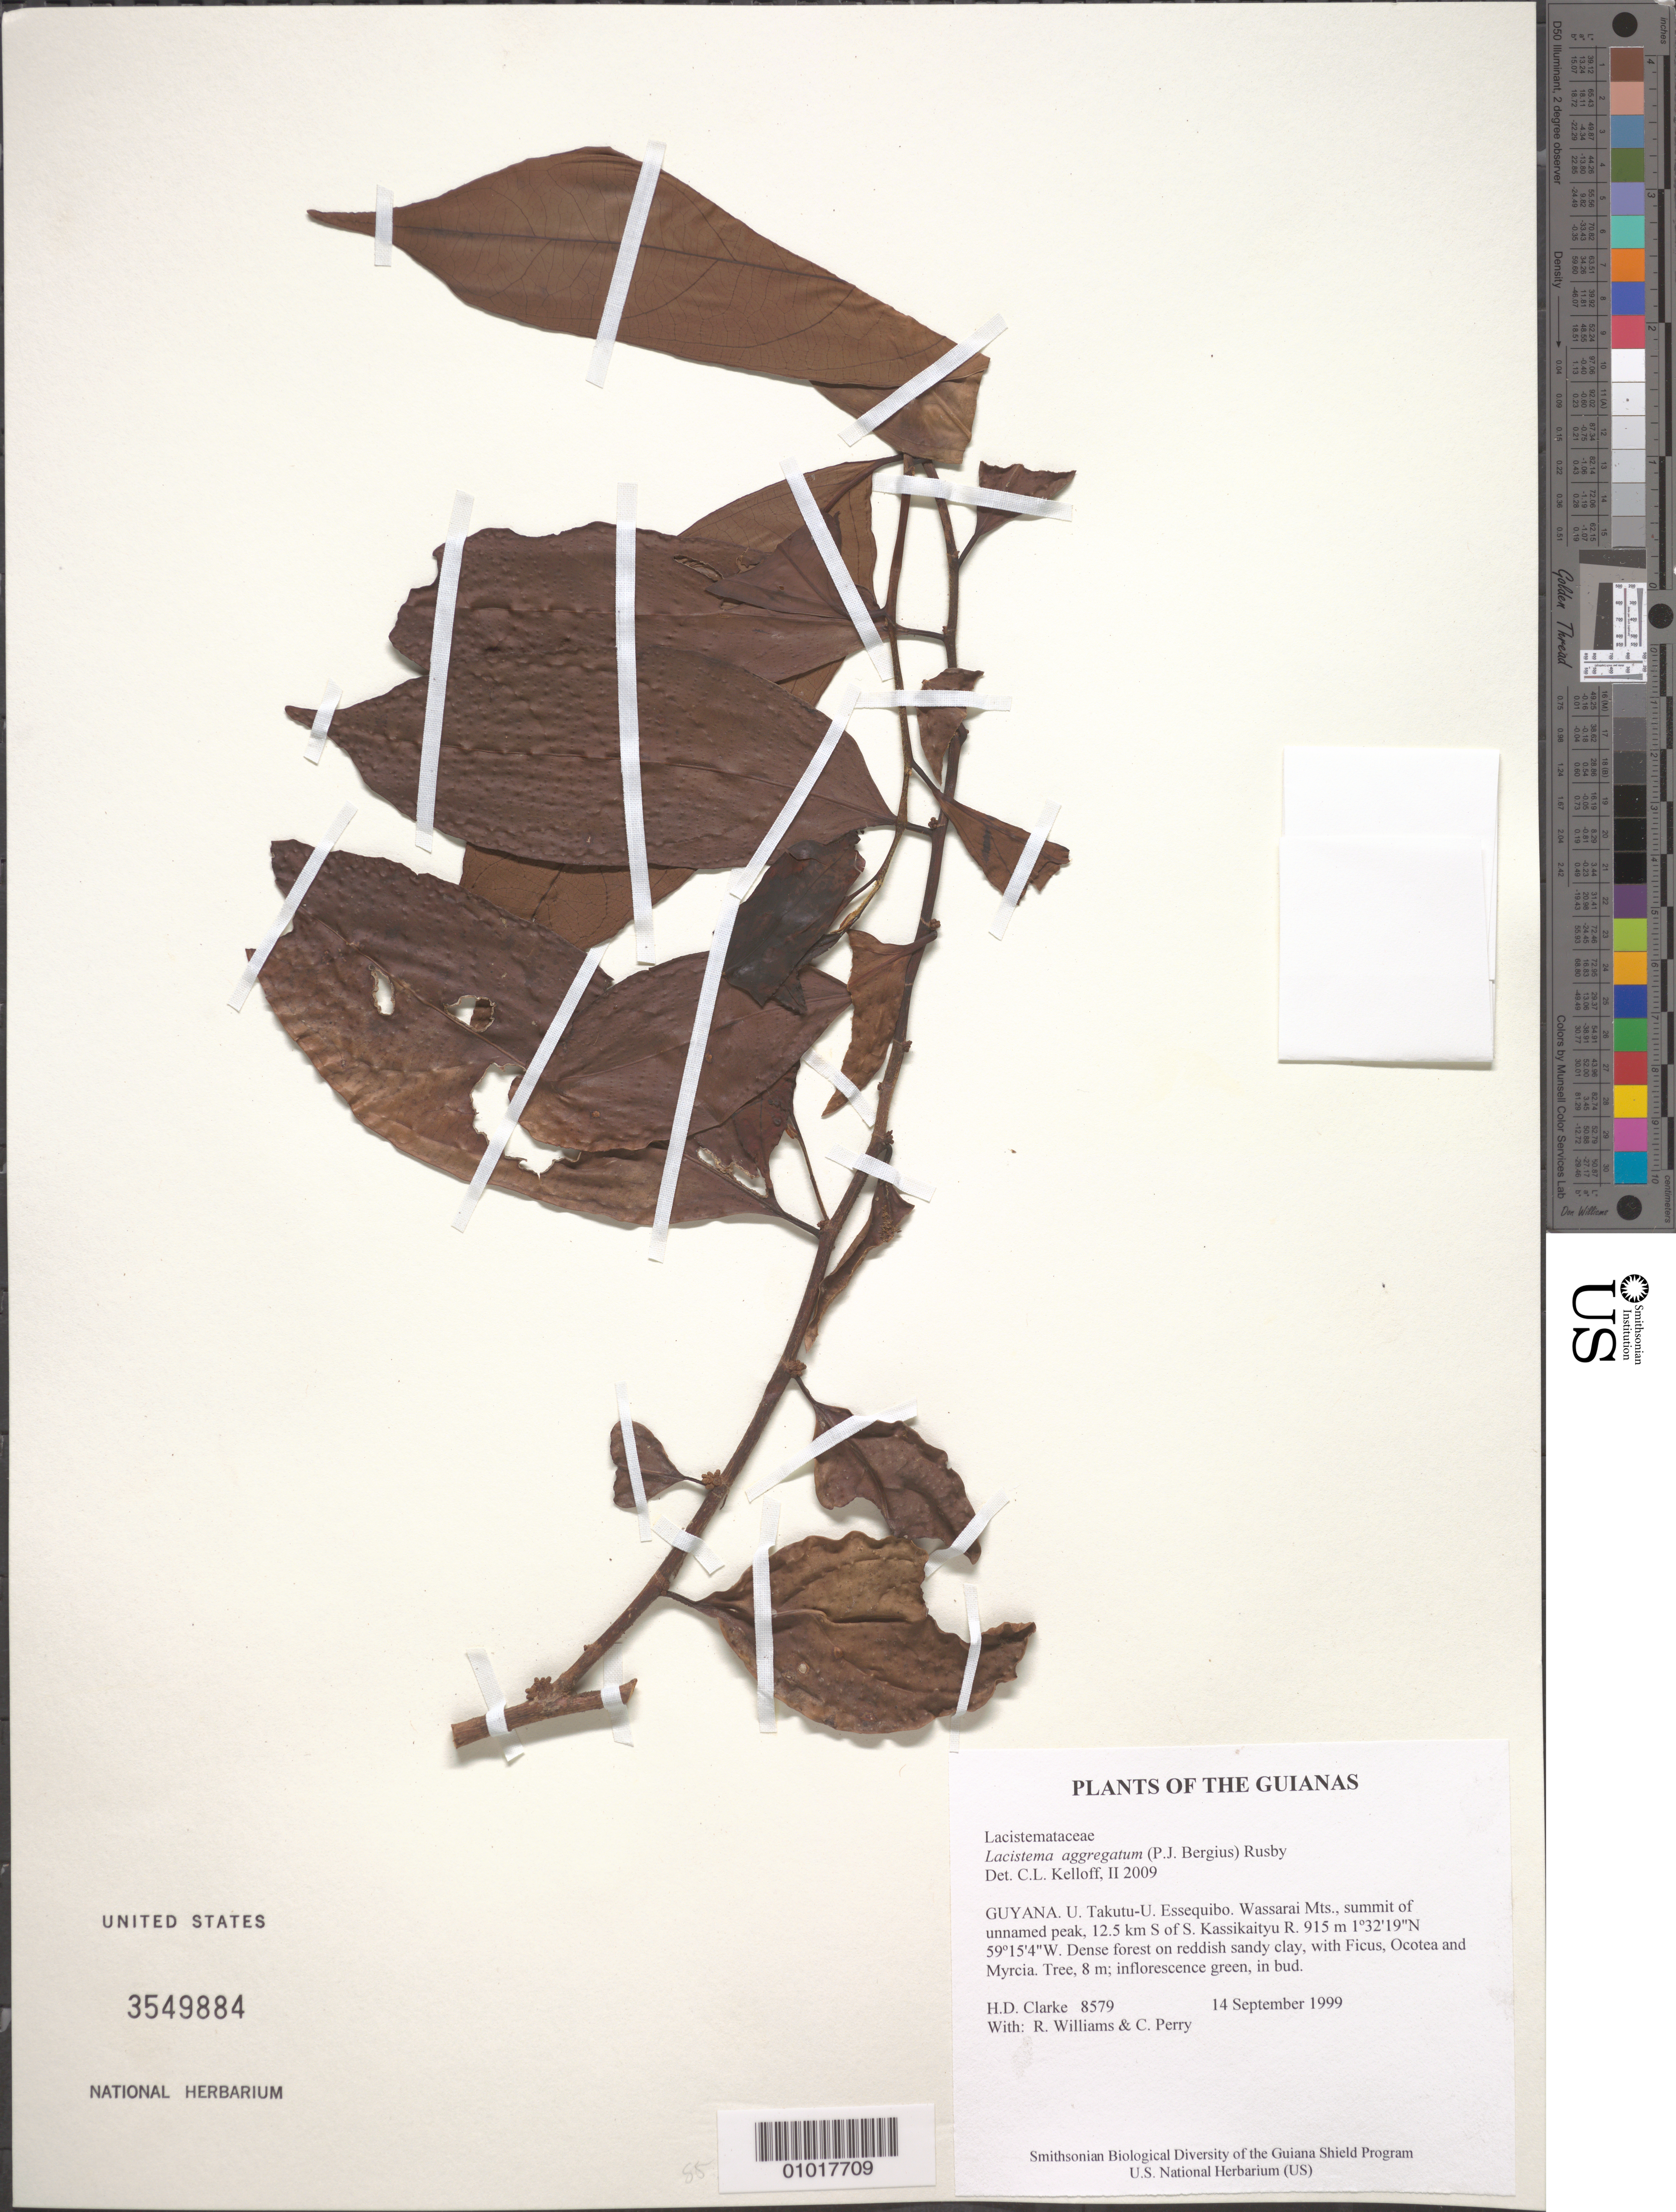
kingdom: Plantae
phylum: Tracheophyta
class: Magnoliopsida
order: Malpighiales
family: Lacistemataceae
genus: Lacistema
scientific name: Lacistema aggregatum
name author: (P.J. Bergius) Rusby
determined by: Kelloff, Carol L., (US), Smithsonian Institution - National Museum of Natural History (UNITED STATES)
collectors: H. D. Clarke, R. Williams & C. Perry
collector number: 8579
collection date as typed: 14 September 1999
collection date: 1999-09-14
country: Guyana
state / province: U. Takutu-U. Essequibo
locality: Wassarai Mts., summit of unnamed peak, 12.5 km S of S. Kassikaityu R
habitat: Dense forest on reddish sandy clay, with Ficus, Ocotea and Myrcia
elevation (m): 915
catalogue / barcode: US 3549884